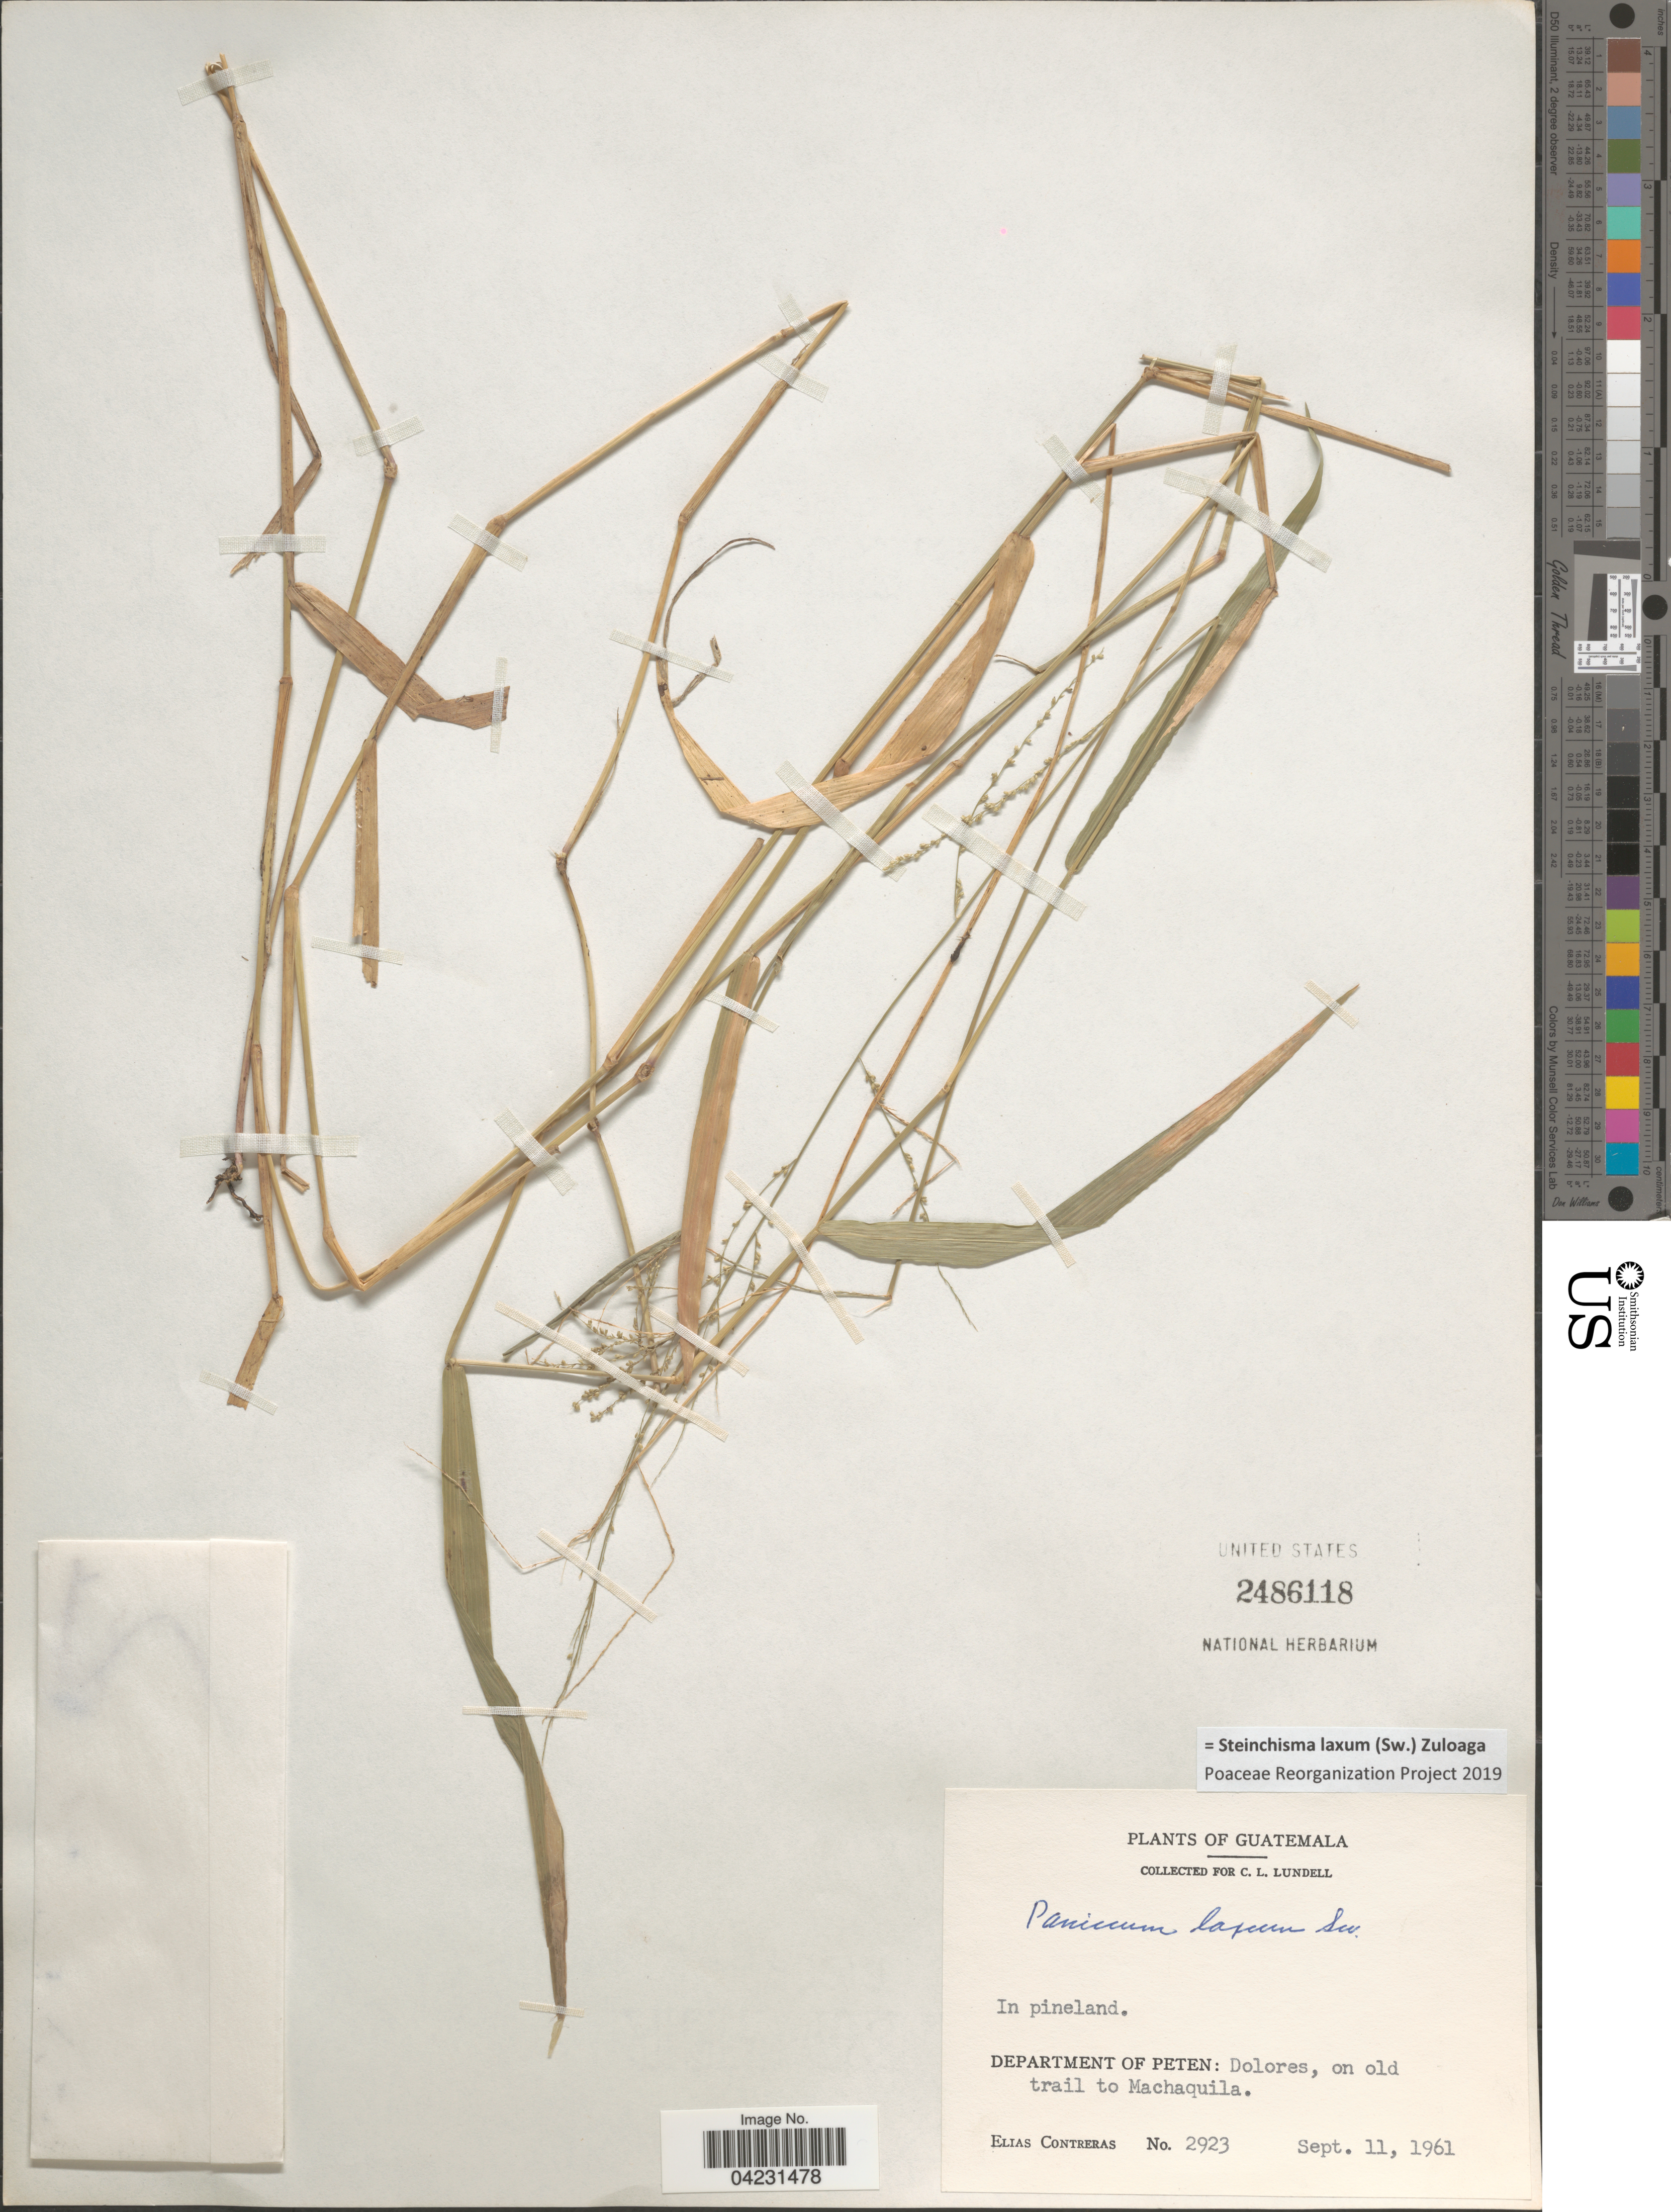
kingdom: Plantae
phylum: Tracheophyta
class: Liliopsida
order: Poales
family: Poaceae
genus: Steinchisma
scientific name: Steinchisma laxum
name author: (Sw.) Zuloaga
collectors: E. Contreras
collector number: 2923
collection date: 1961-09-11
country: Guatemala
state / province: El Peten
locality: Department of Peten: Dolores, on old trail to Machaquila.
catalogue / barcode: US 2486118